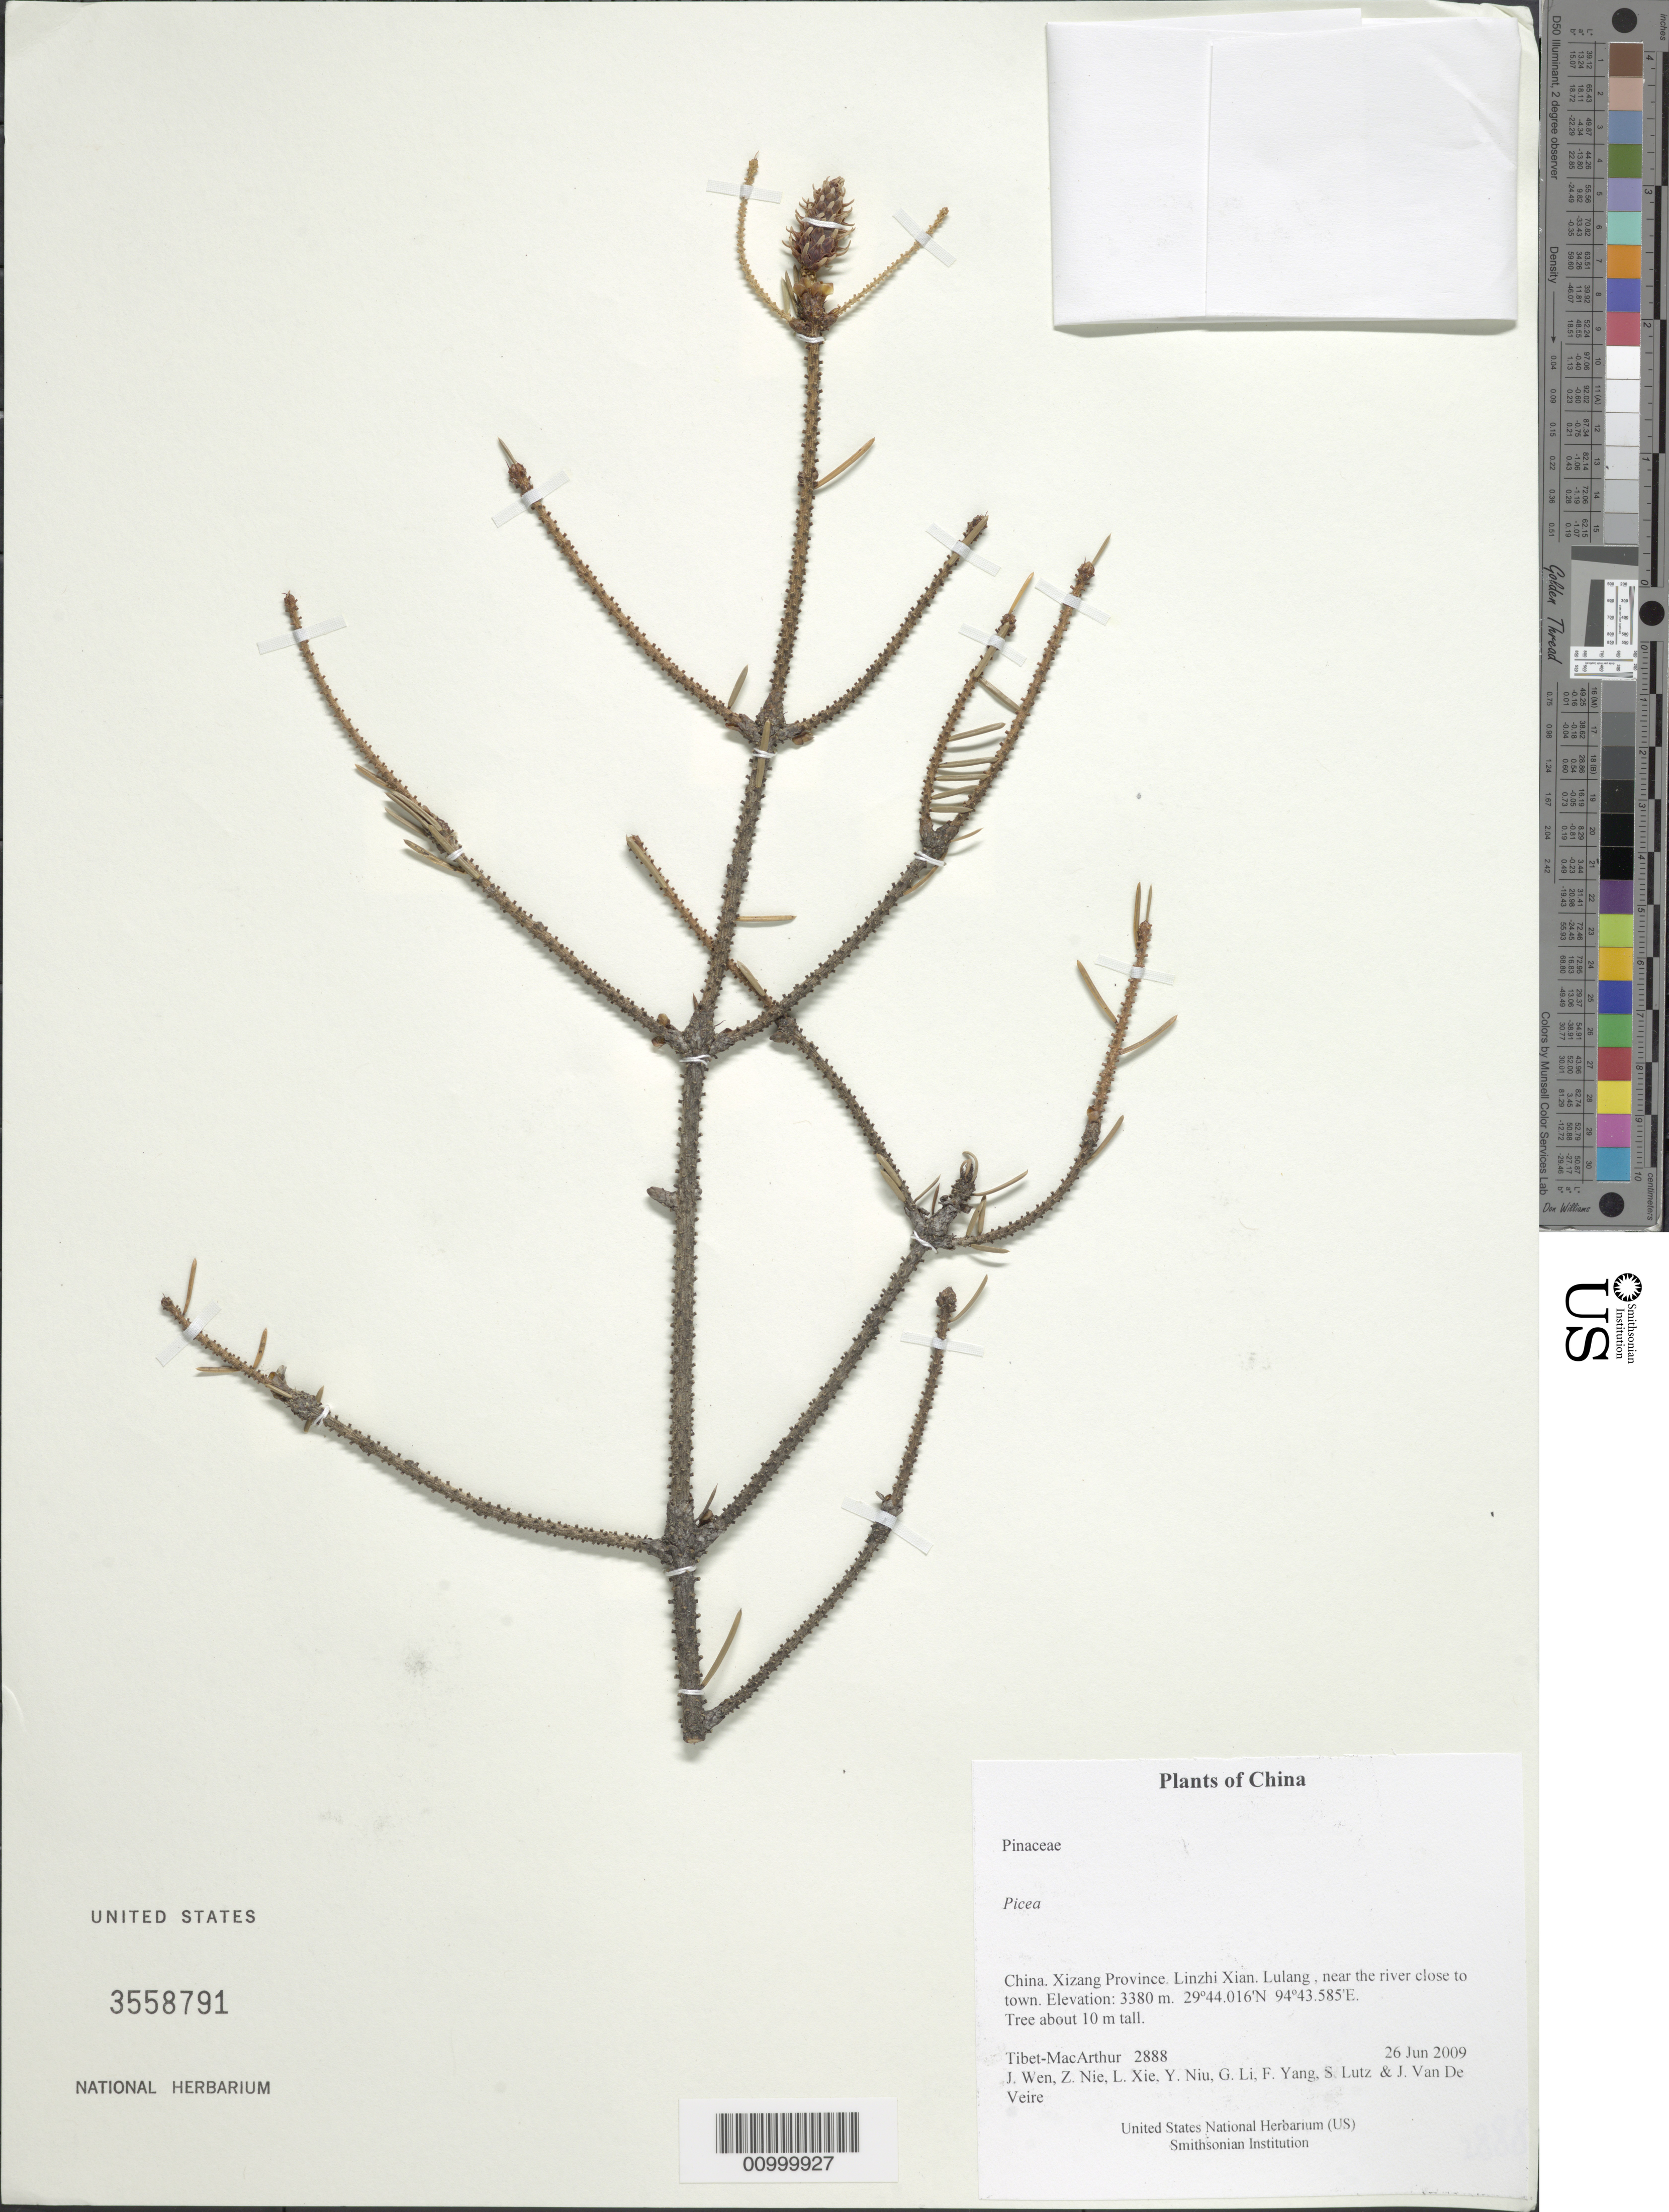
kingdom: Plantae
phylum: Tracheophyta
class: Pinopsida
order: Pinales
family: Pinaceae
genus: Picea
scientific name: Picea sp.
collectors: Tibet-MacArthur, J. Wen, Z. Nie, L. Xie, Y. Niu, G. Li, F. Yang, S. Lutz & J. Van De Veire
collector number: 2888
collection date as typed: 26 Jun 2009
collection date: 2009-06-26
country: China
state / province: Xizang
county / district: Linzhi Xian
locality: Lulang , near the river close to town.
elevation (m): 3380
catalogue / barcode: US 3558791